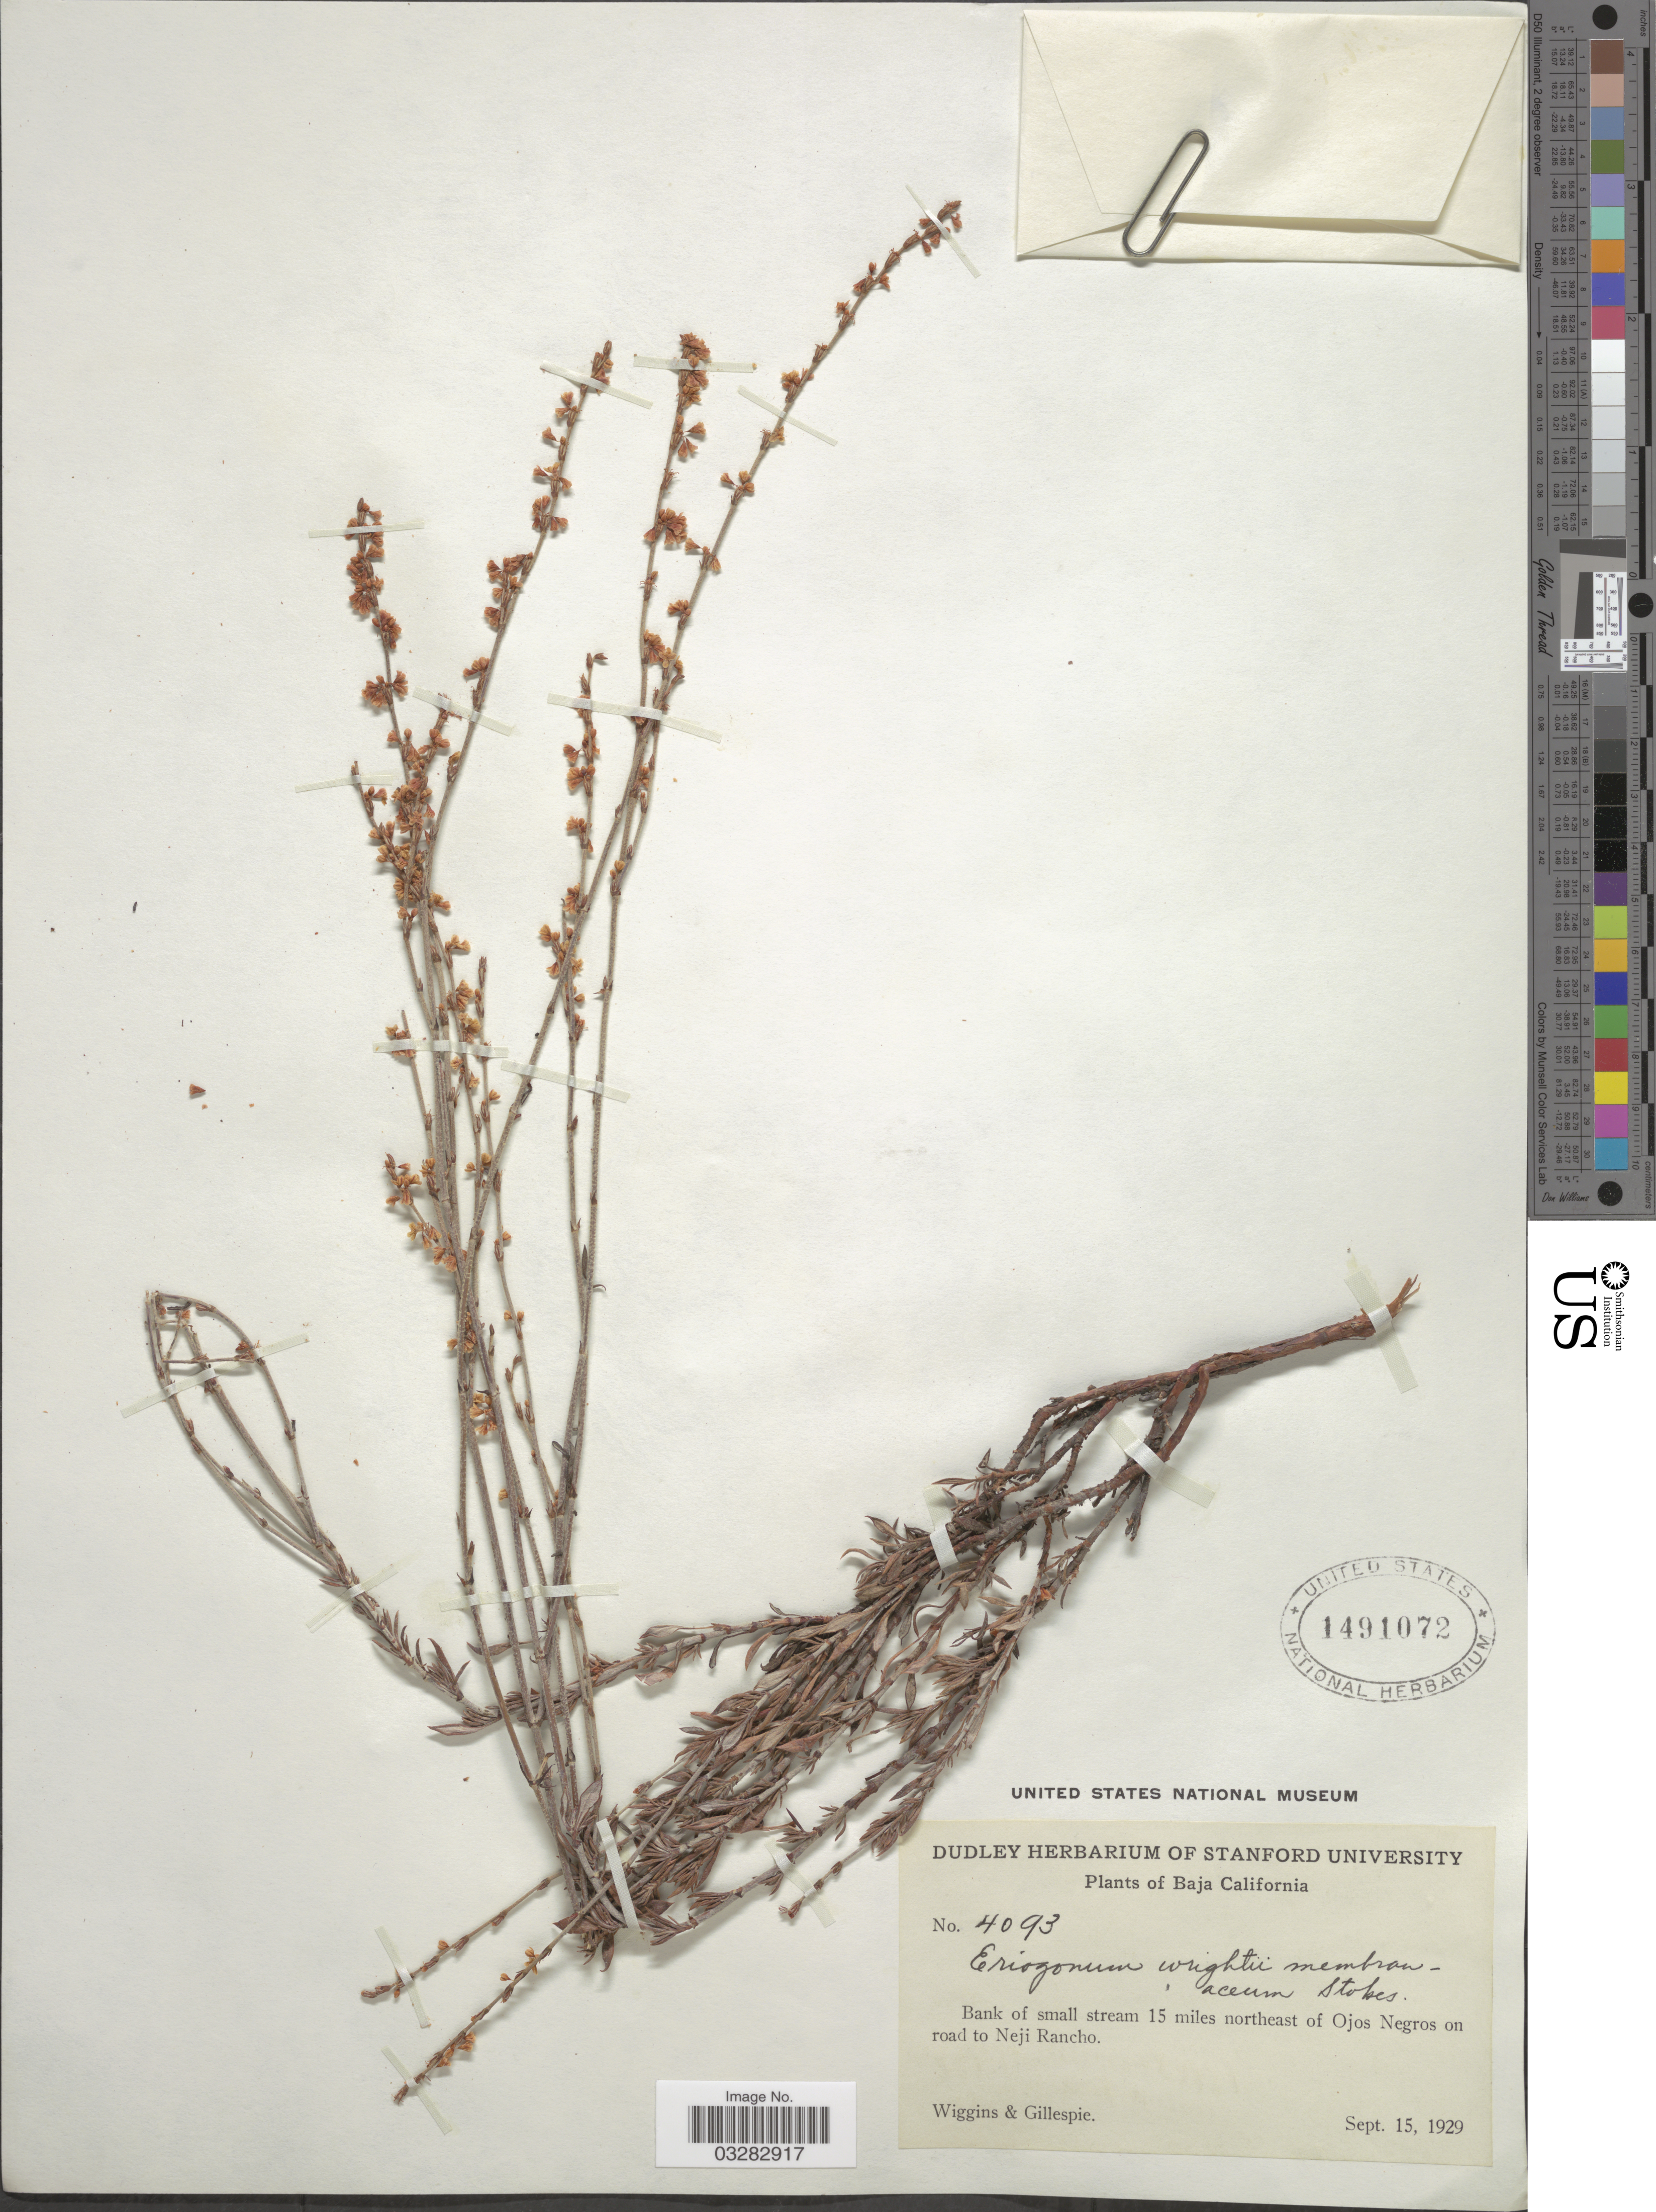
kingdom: Plantae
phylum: Tracheophyta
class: Magnoliopsida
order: Caryophyllales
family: Polygonaceae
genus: Eriogonum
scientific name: Eriogonum wrightii var. membranaceum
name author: S. Stokes ex Jeps.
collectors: -- Wiggins & -- Gillespie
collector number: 4093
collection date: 1929-09-15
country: Mexico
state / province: Baja California Norte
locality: Bank of small stream 15 miles northeast of Ojos Negros on road to Neji Rancho.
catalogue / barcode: US 1491072